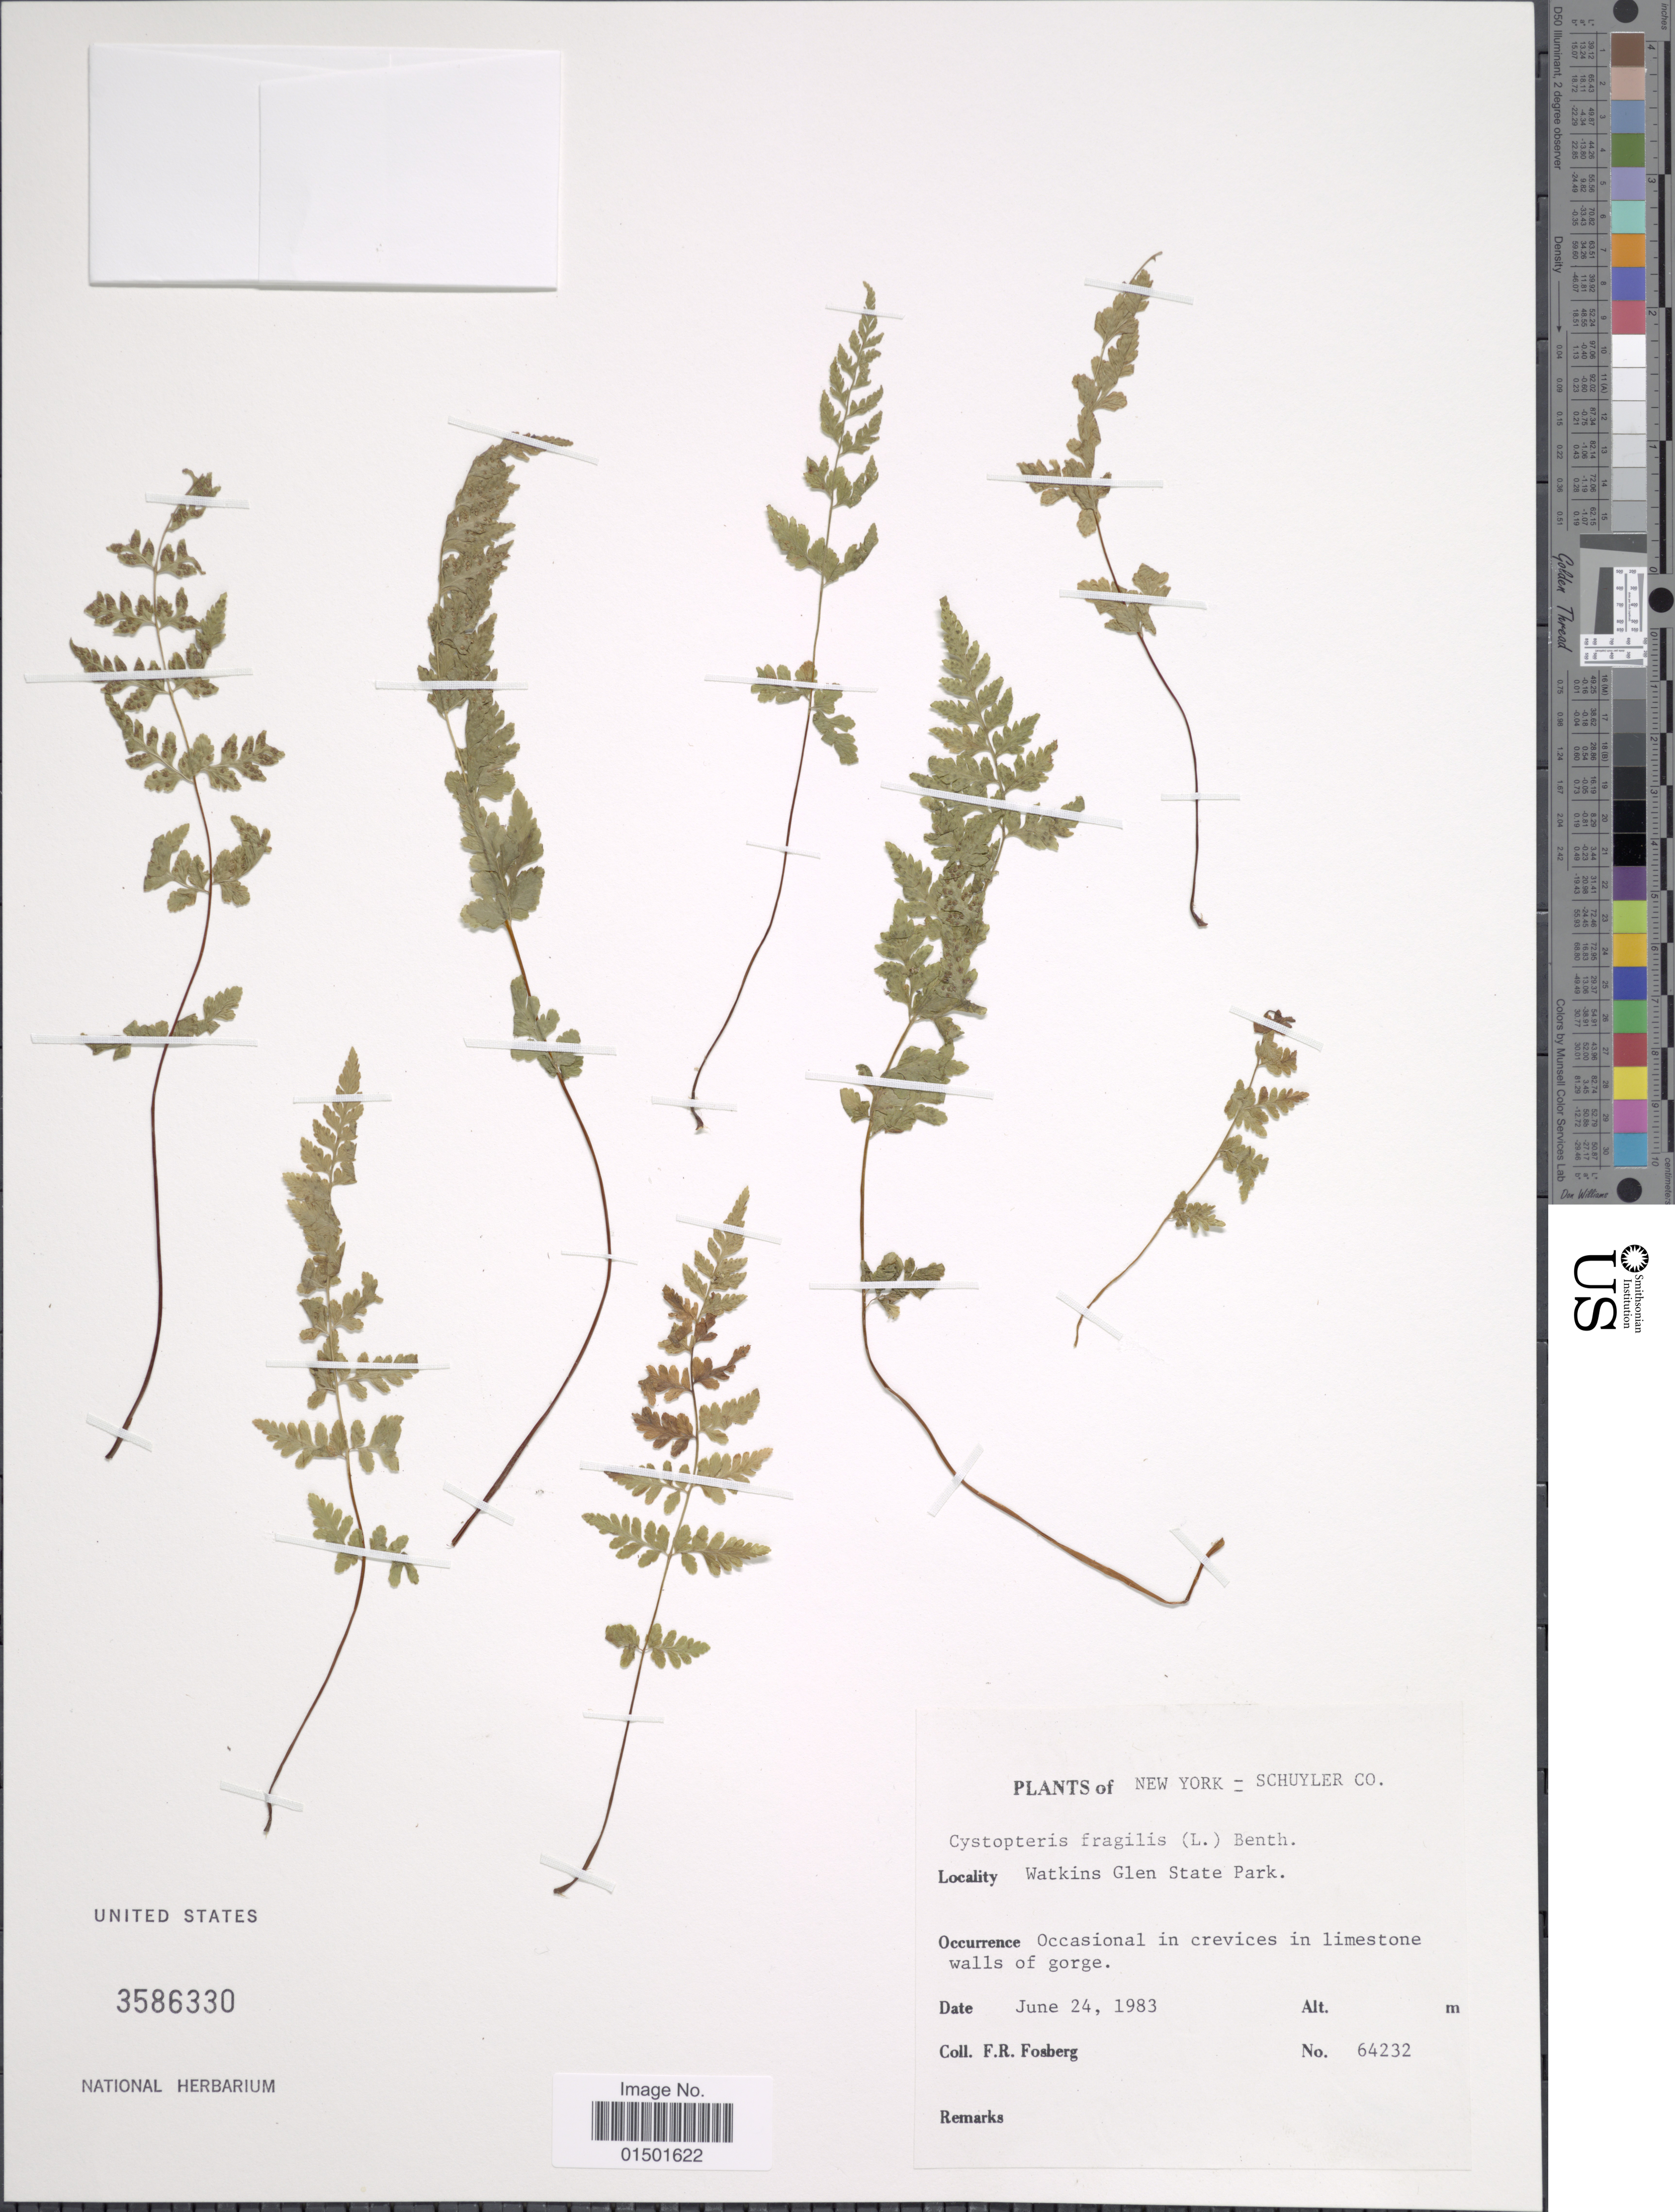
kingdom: Plantae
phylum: Tracheophyta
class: Polypodiopsida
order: Polypodiales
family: Cystopteridaceae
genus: Cystopteris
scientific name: Cystopteris fragilis var. fragilis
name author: (L.) Bernh.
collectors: F. R. Fosberg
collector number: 64232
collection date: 1983-06-24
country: United States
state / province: New York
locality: Schuyler Co. Watkins Glen State Park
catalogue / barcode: US 3586330